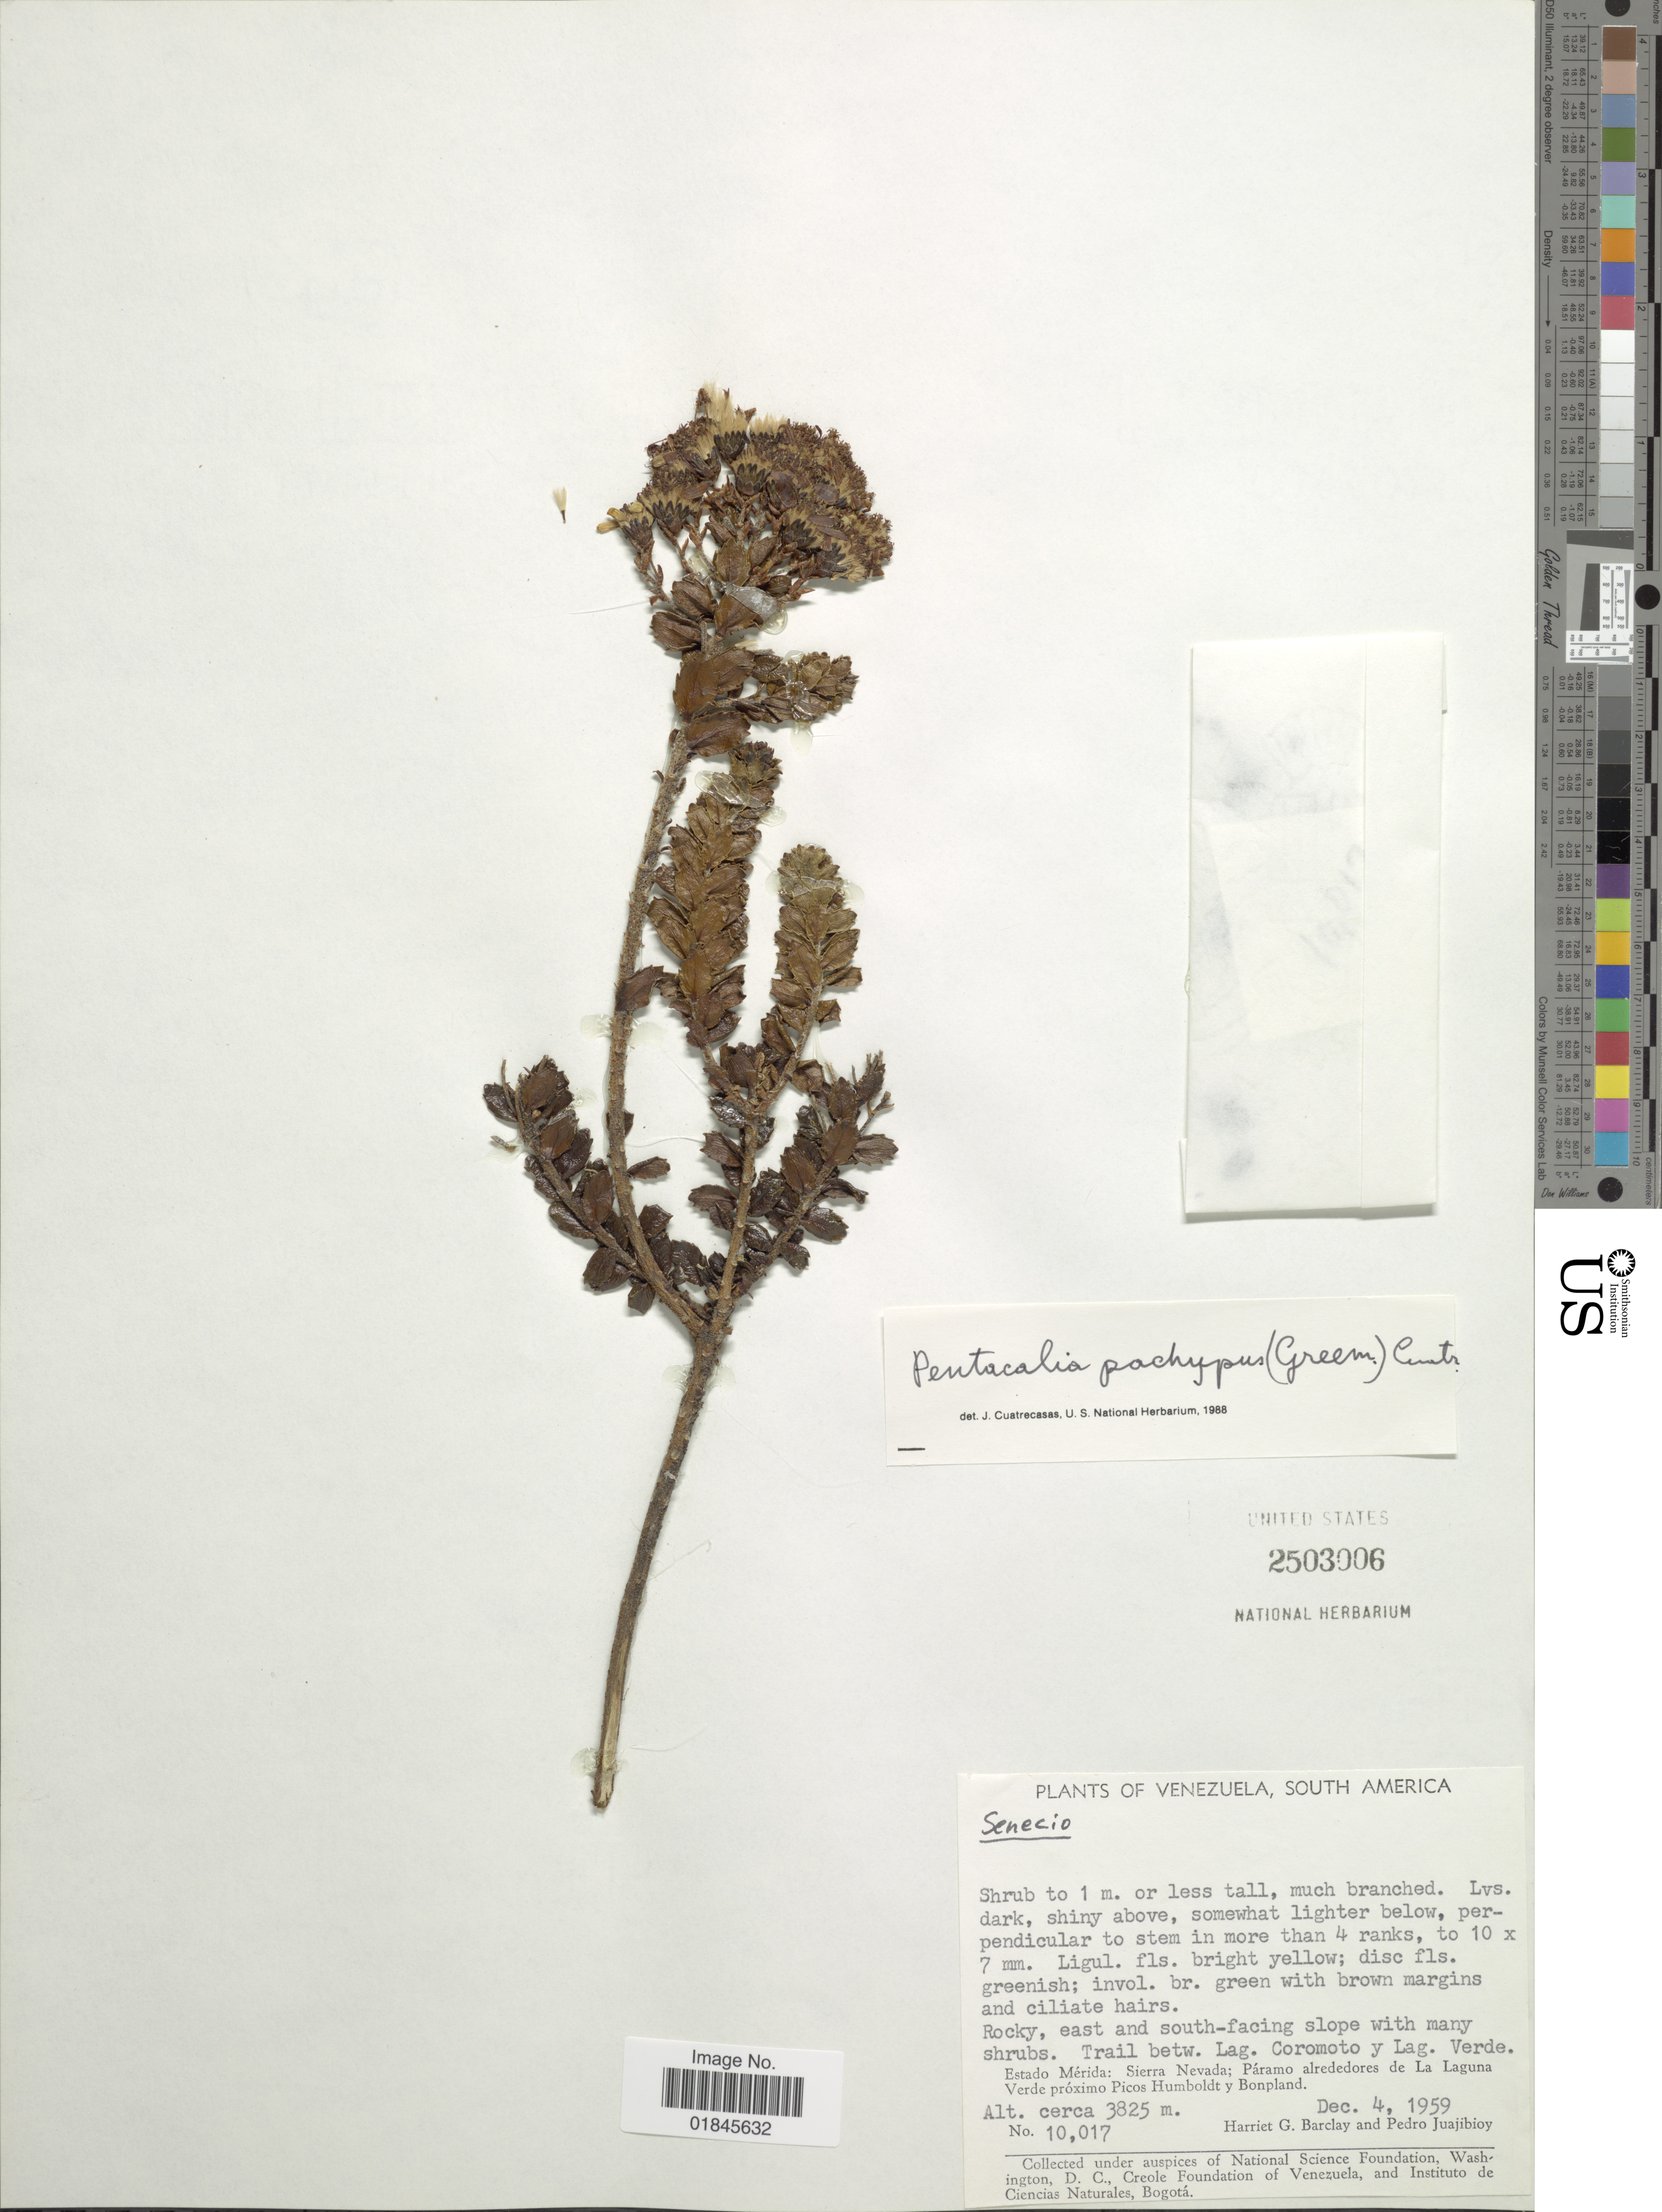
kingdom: Plantae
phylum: Tracheophyta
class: Magnoliopsida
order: Asterales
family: Asteraceae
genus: Pentacalia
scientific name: Pentacalia pachypus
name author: (Greenm.) Cuatrec.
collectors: H. G. Barclay & P. Juajibioy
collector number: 10017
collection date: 1959-12-04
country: Venezuela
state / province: Mérida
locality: Trail betw. Lag. Coromoto y Lag. Verde. Estado Mérida: Sierra Nevada: Páramo alrededores de La Laguna Verde próximo Picos Humboldt y Bonpland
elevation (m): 3825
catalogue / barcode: US 2503006